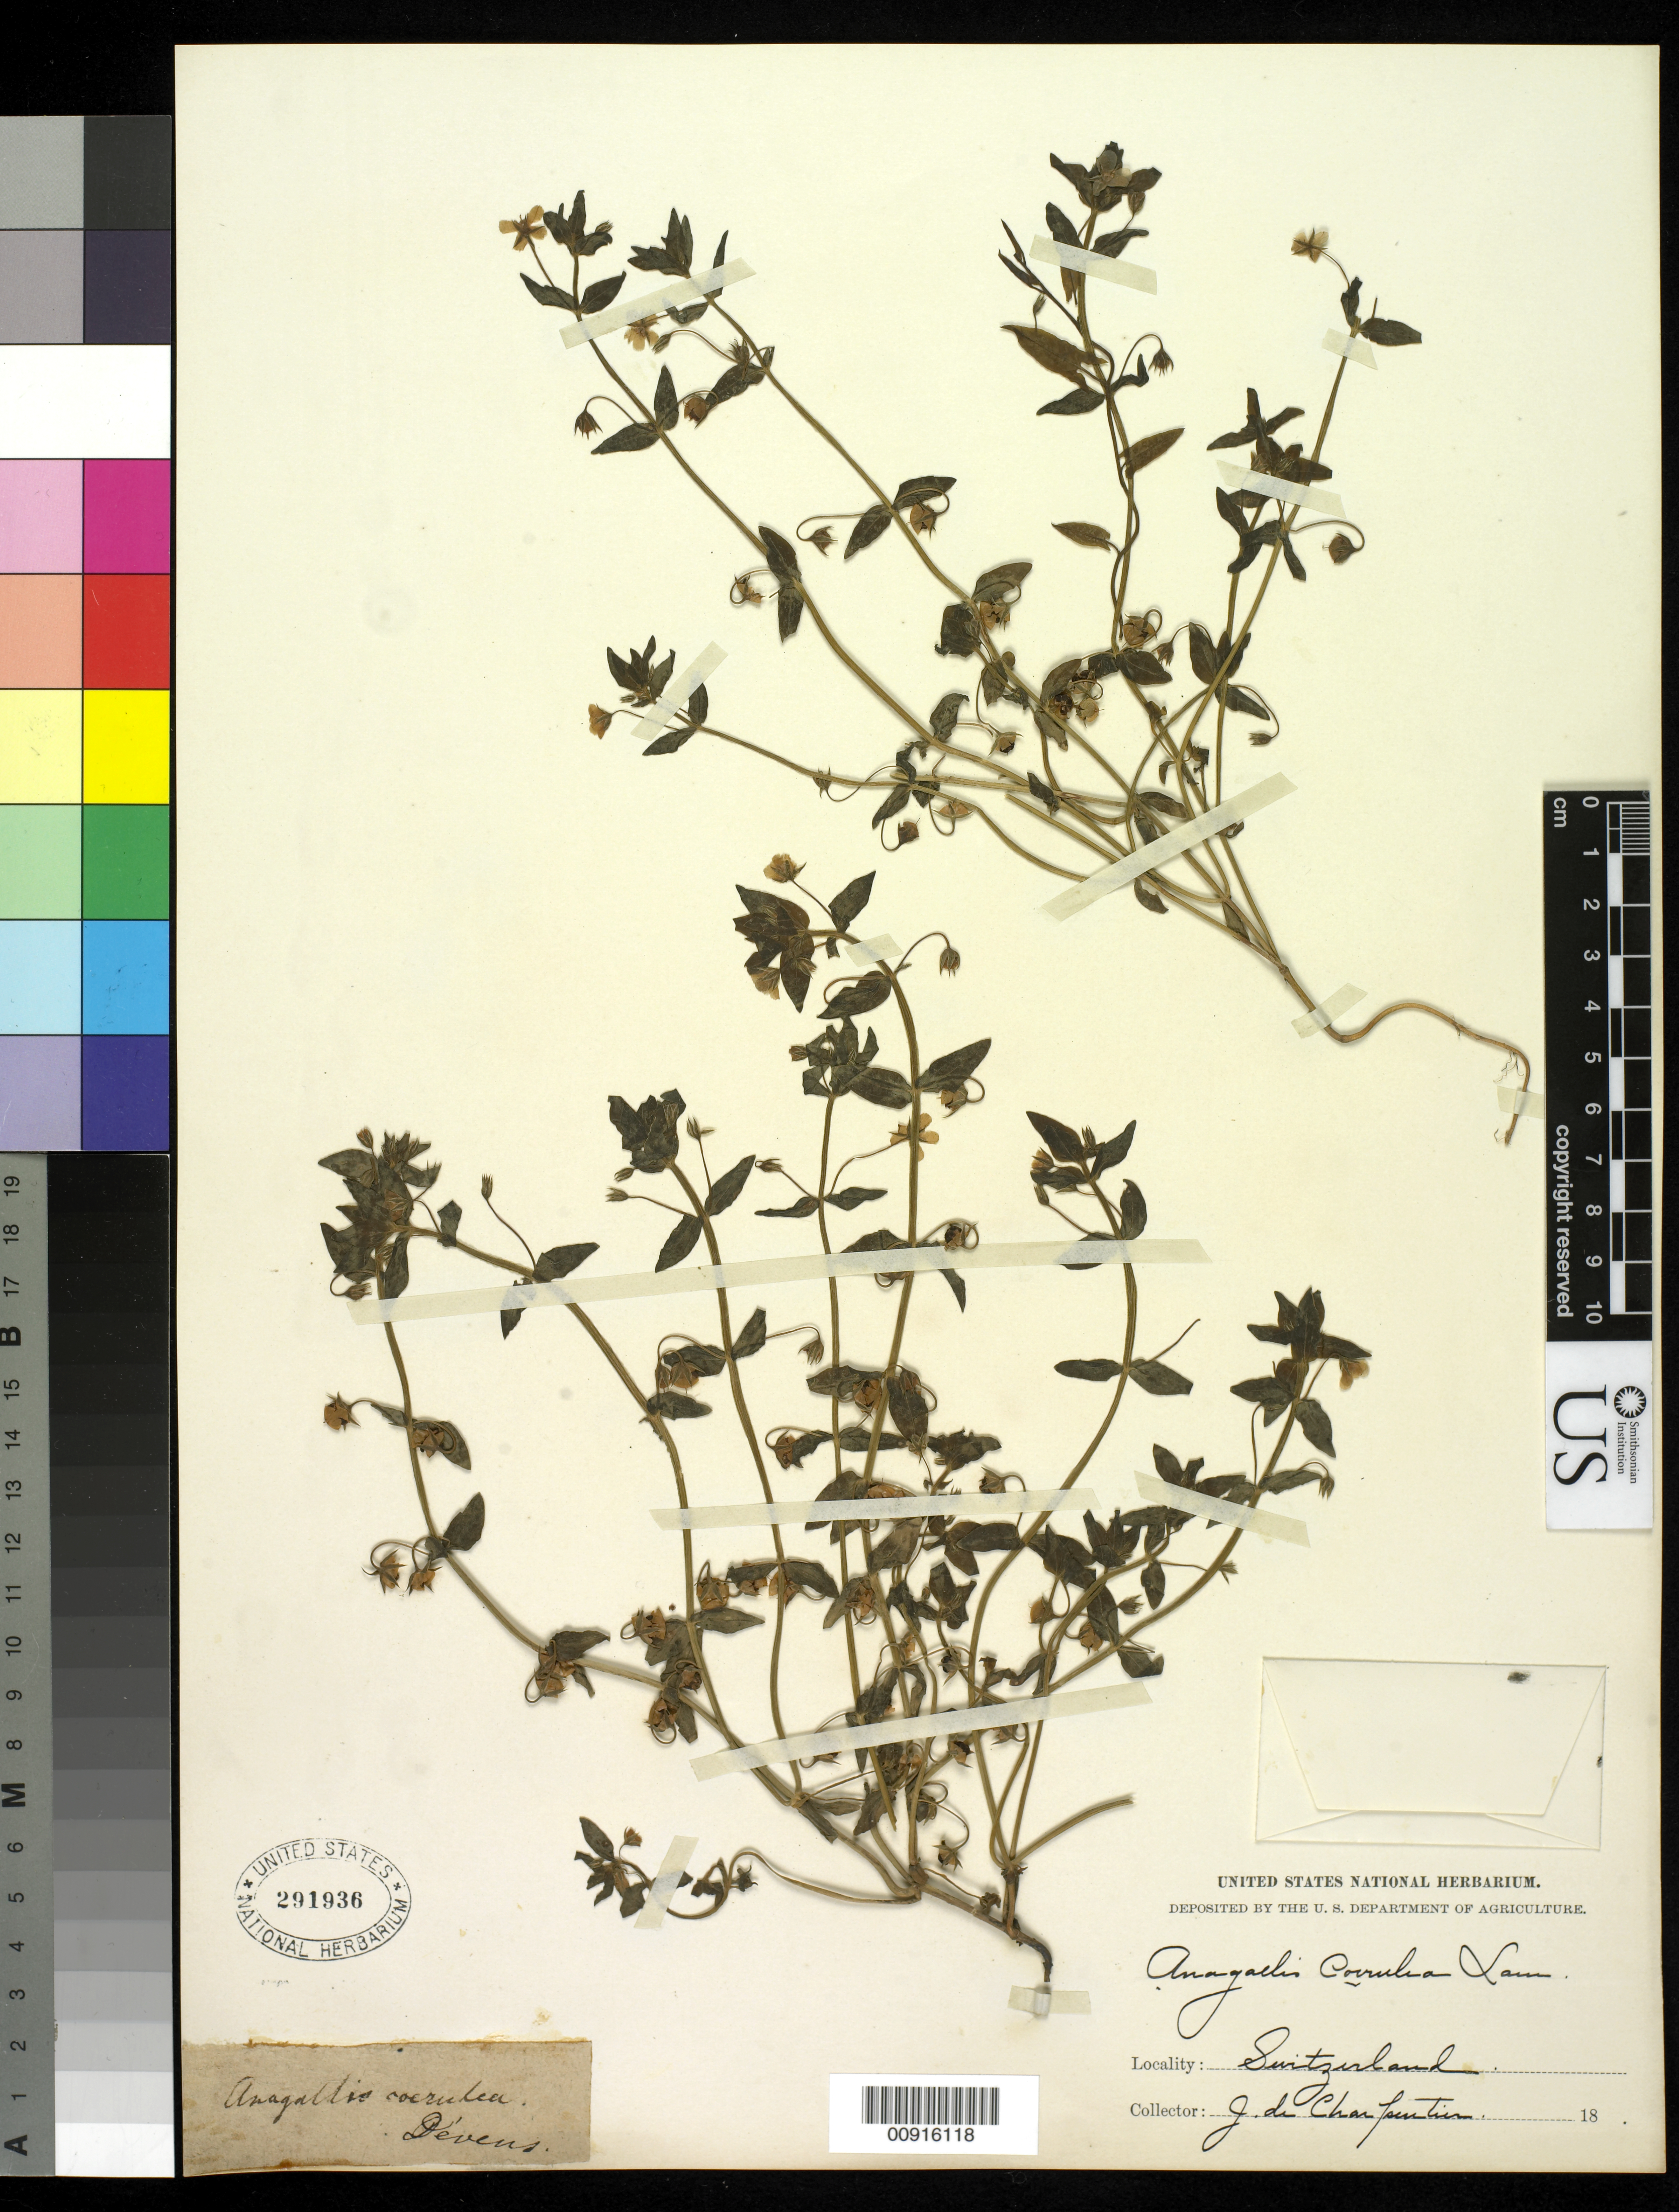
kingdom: Plantae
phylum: Tracheophyta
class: Magnoliopsida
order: Ericales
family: Primulaceae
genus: Anagallis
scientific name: Anagallis caerulea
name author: L.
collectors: J. de Charpentier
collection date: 1800/1899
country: Switzerland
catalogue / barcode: US 291936